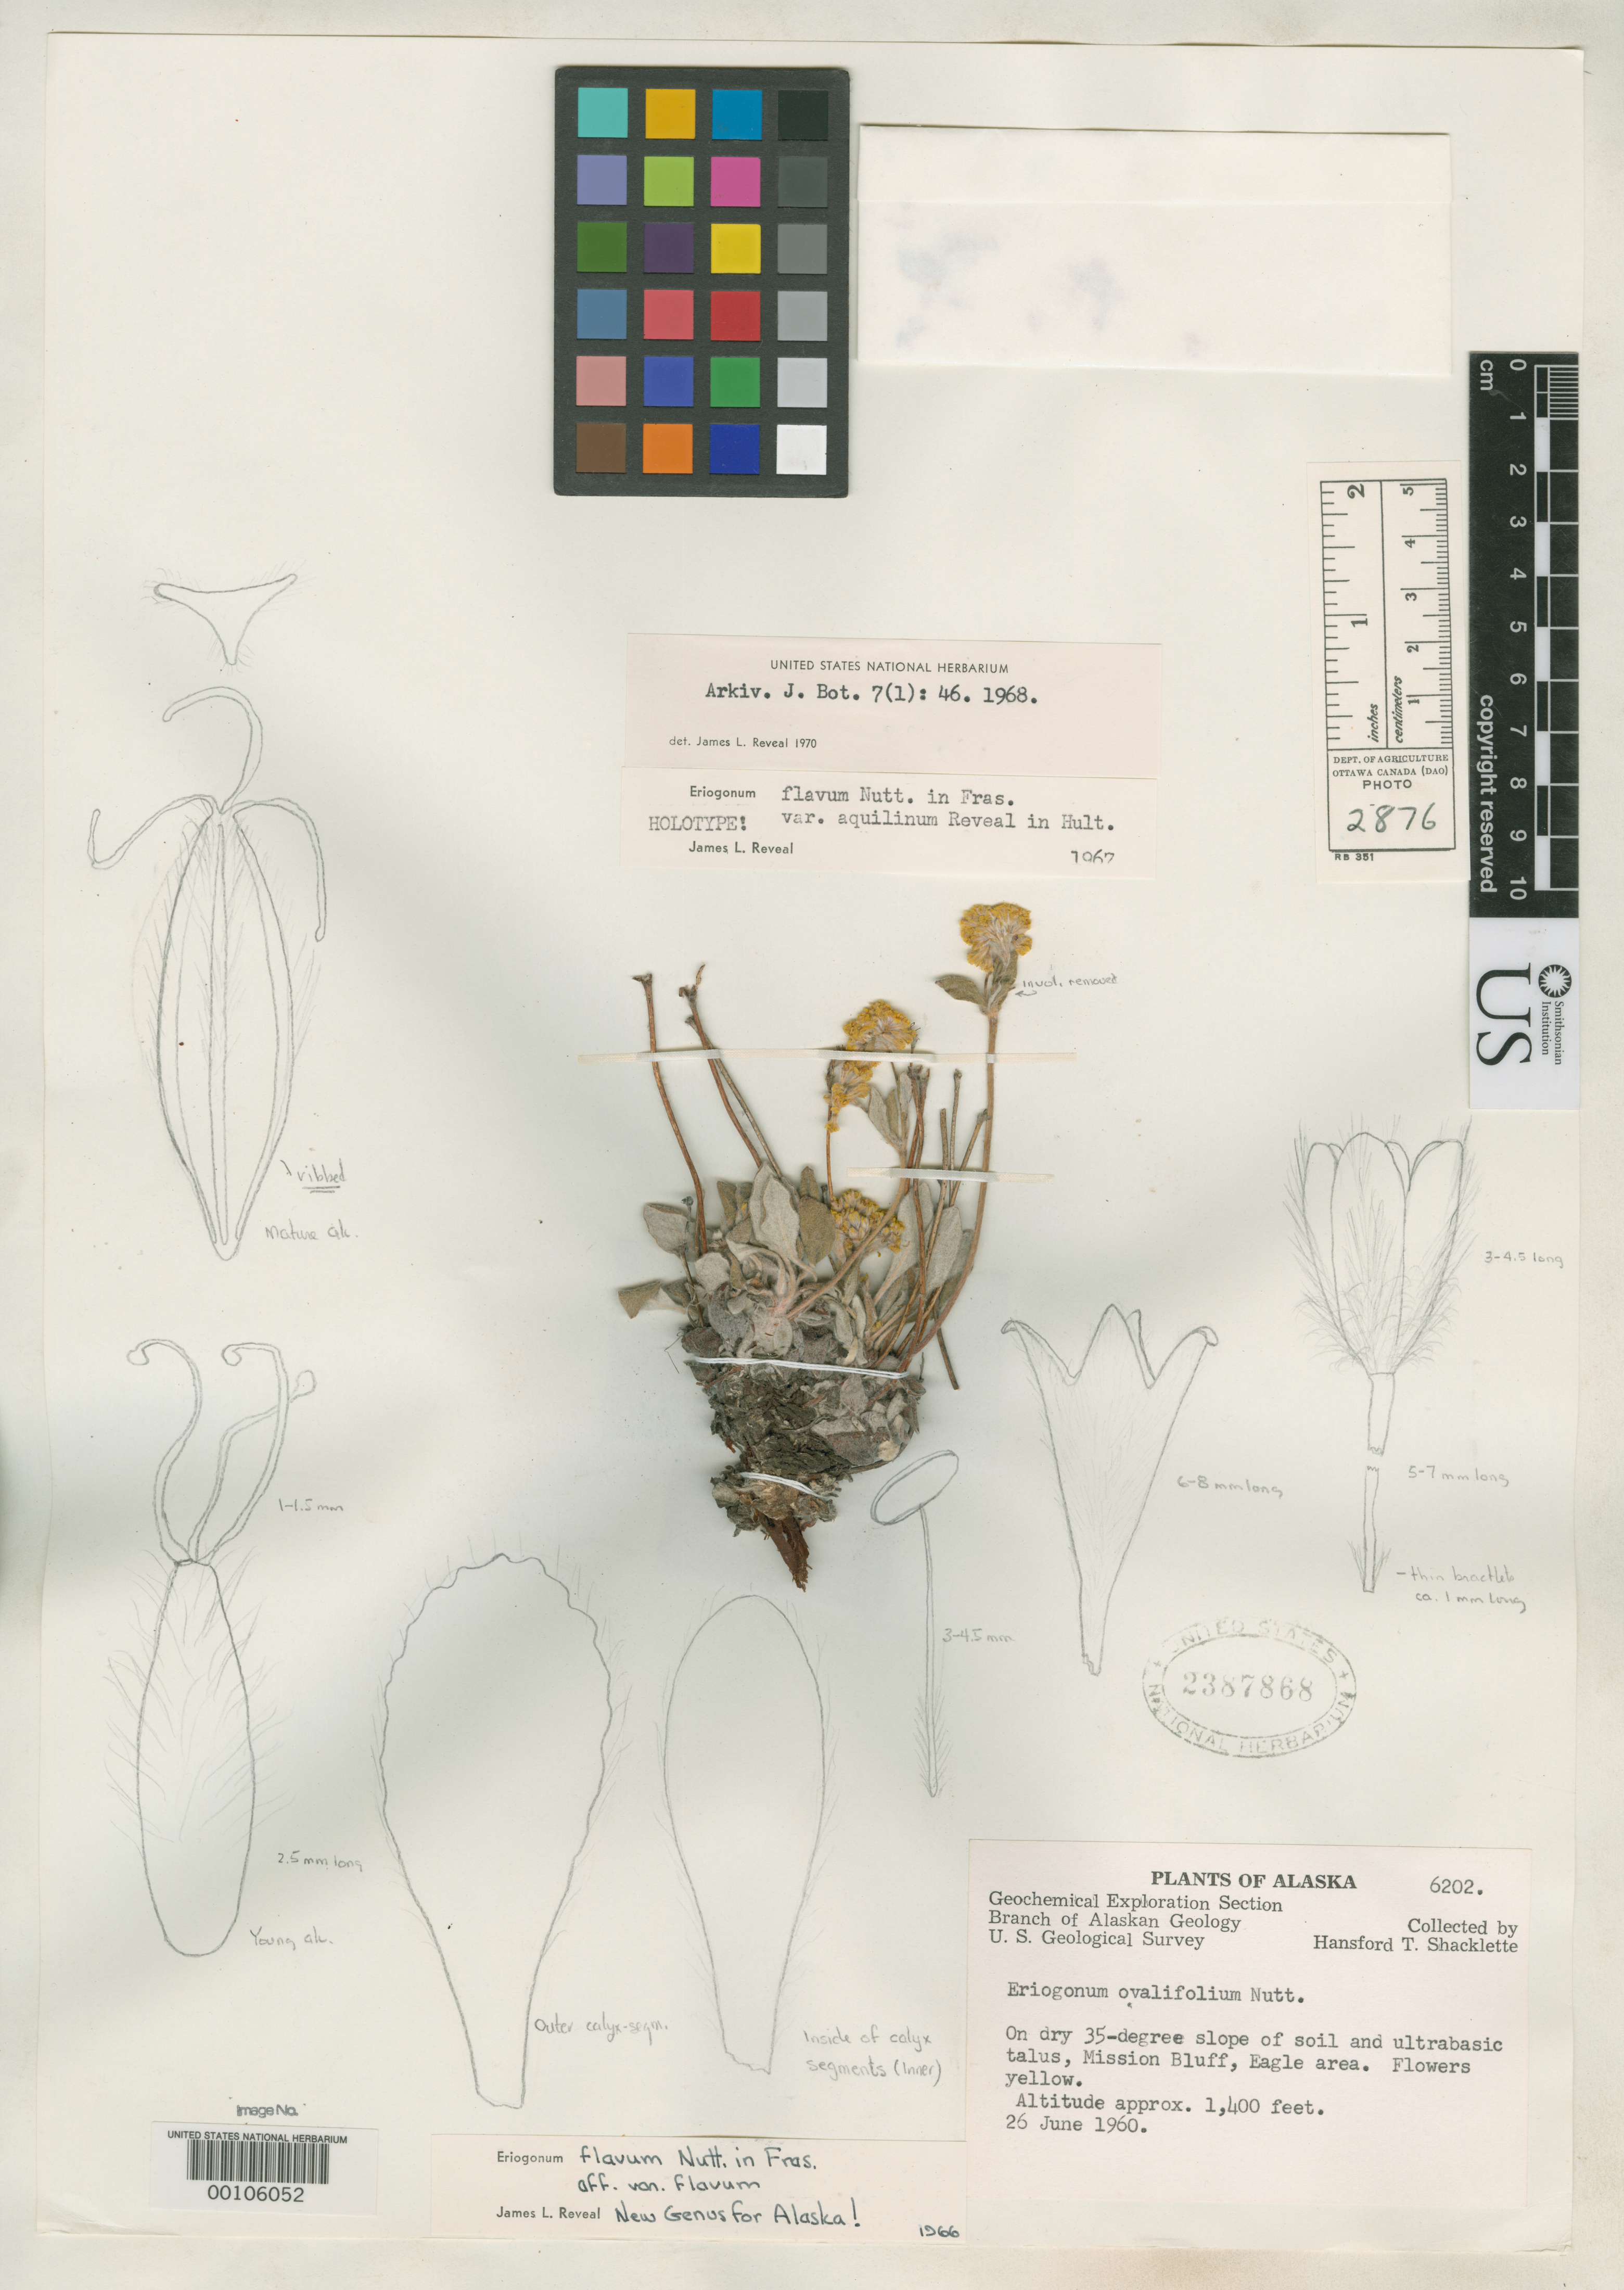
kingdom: Plantae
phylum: Tracheophyta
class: Magnoliopsida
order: Caryophyllales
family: Polygonaceae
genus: Eriogonum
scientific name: Eriogonum flavum var. aquilinum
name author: Reveal in Hultén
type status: Holotype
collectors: H. Shacklette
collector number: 6202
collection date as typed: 26 Jun 1960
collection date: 1960-06-26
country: United States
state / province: Alaska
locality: Mission Bluff, north of Eagle on west bank of Yukon River.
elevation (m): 427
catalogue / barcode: US 2387868